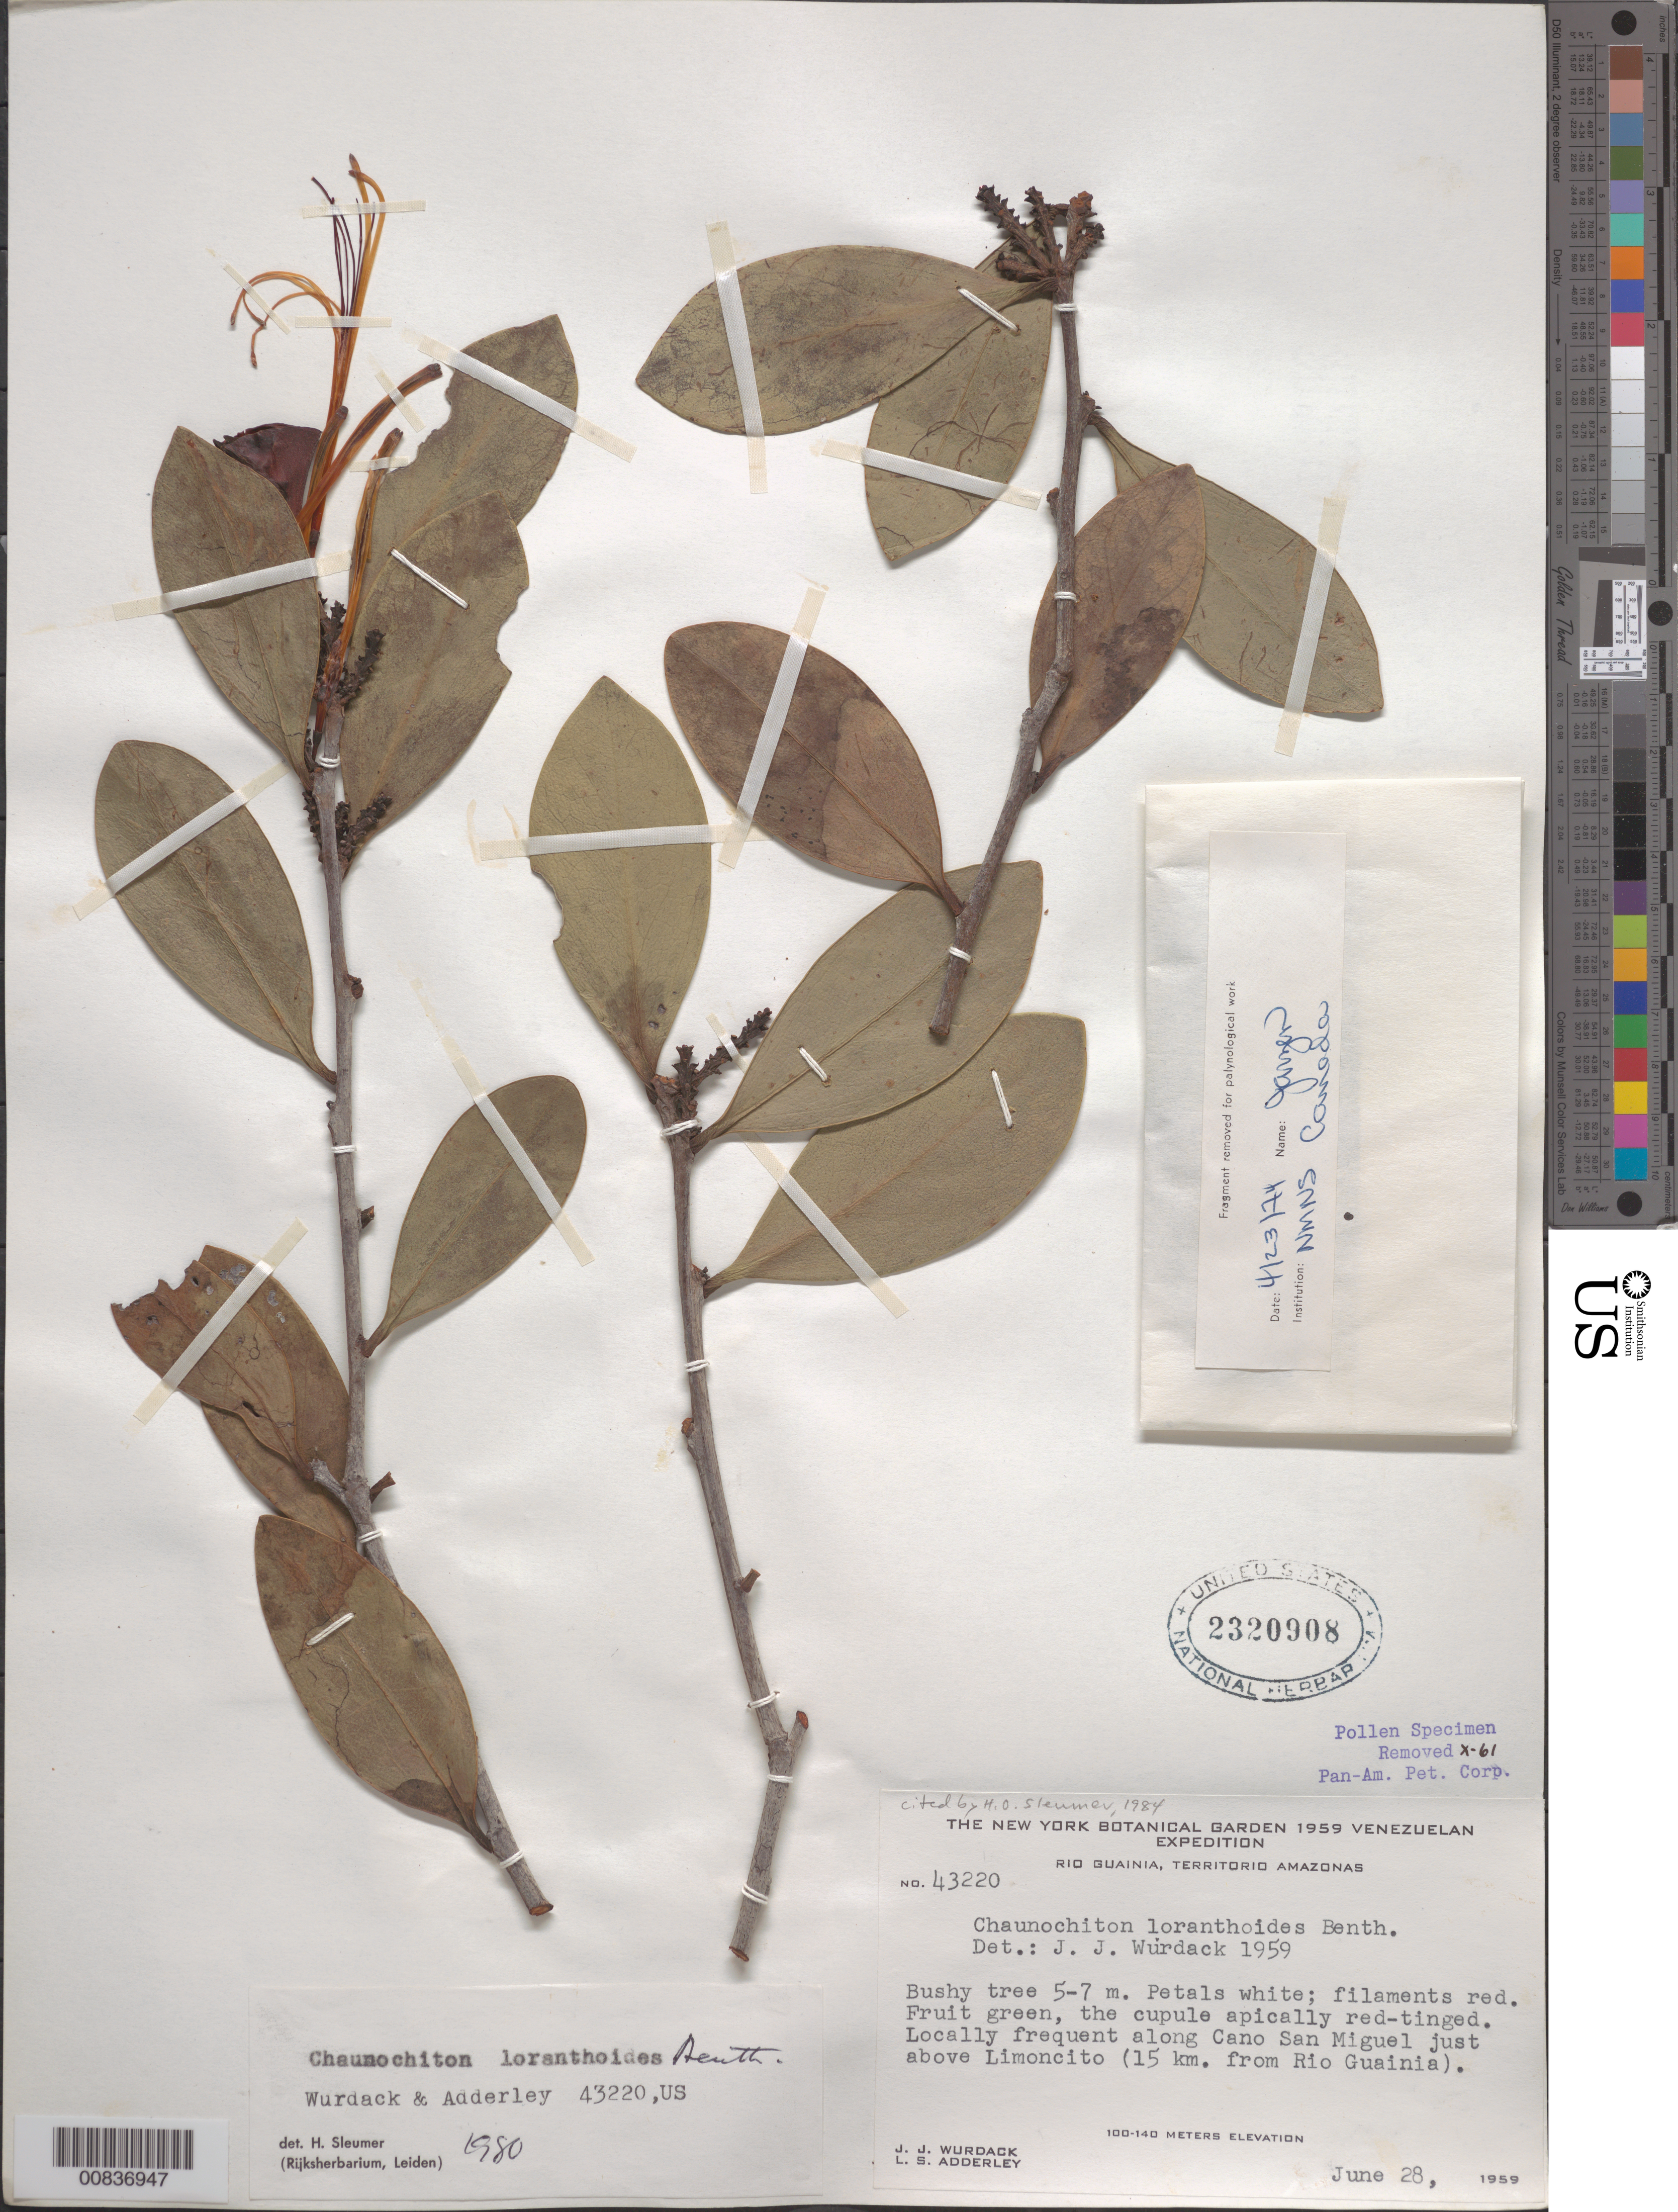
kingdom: Plantae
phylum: Tracheophyta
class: Magnoliopsida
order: Santalales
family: Aptandraceae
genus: Chaunochiton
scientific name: Chaunochiton loranthoides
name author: Benth.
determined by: Sleumer, H. O.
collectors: J. J. Wurdack & L. S. Adderley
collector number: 43220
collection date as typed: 28-Jun-59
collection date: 1959-06-28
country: Venezuela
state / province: Amazonas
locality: Caño San Miguel, just above Limoncito (15 km from Río Guainia)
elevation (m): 100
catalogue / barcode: US 2320908